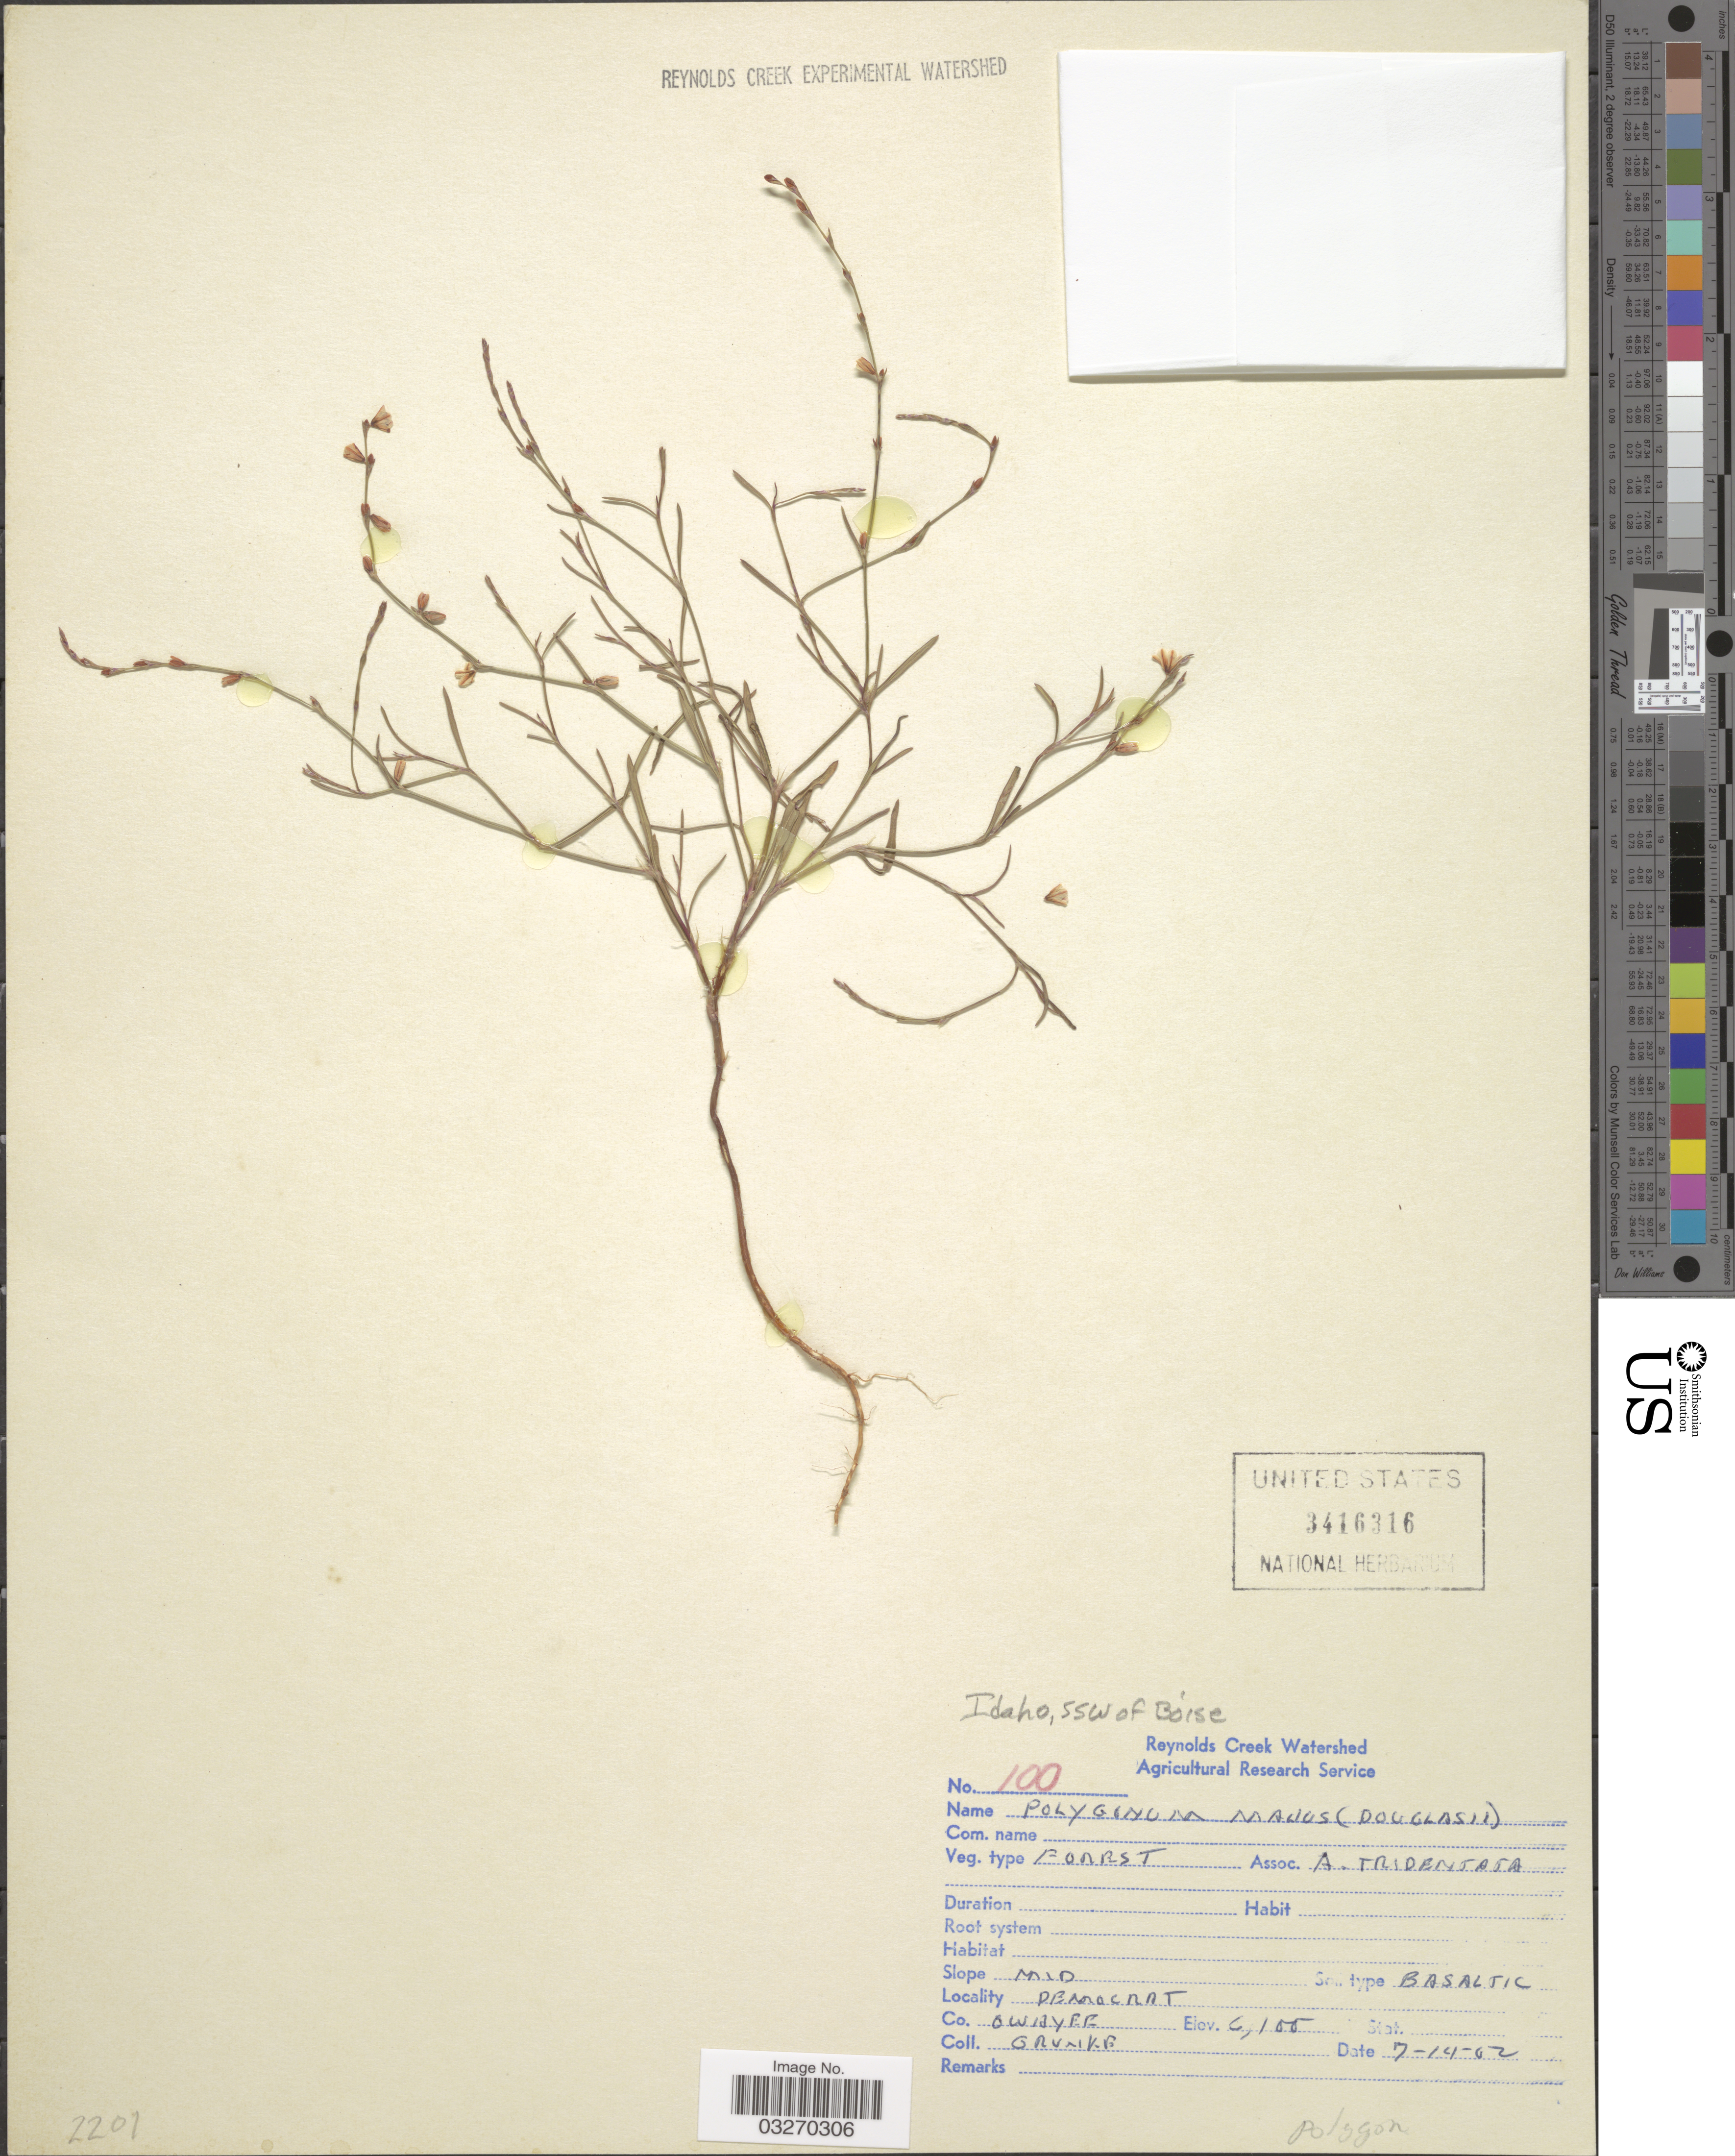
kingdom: Plantae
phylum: Tracheophyta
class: Magnoliopsida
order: Caryophyllales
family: Polygonaceae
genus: Polygonum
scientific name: Polygonum majus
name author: (Meisn.) Piper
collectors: Grunke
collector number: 100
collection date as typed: Transcribed d/m/y: 14/7/2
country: United States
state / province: Idaho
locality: SSW of Boise. Democrat. Co. Owhyee.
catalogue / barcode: US 3416316